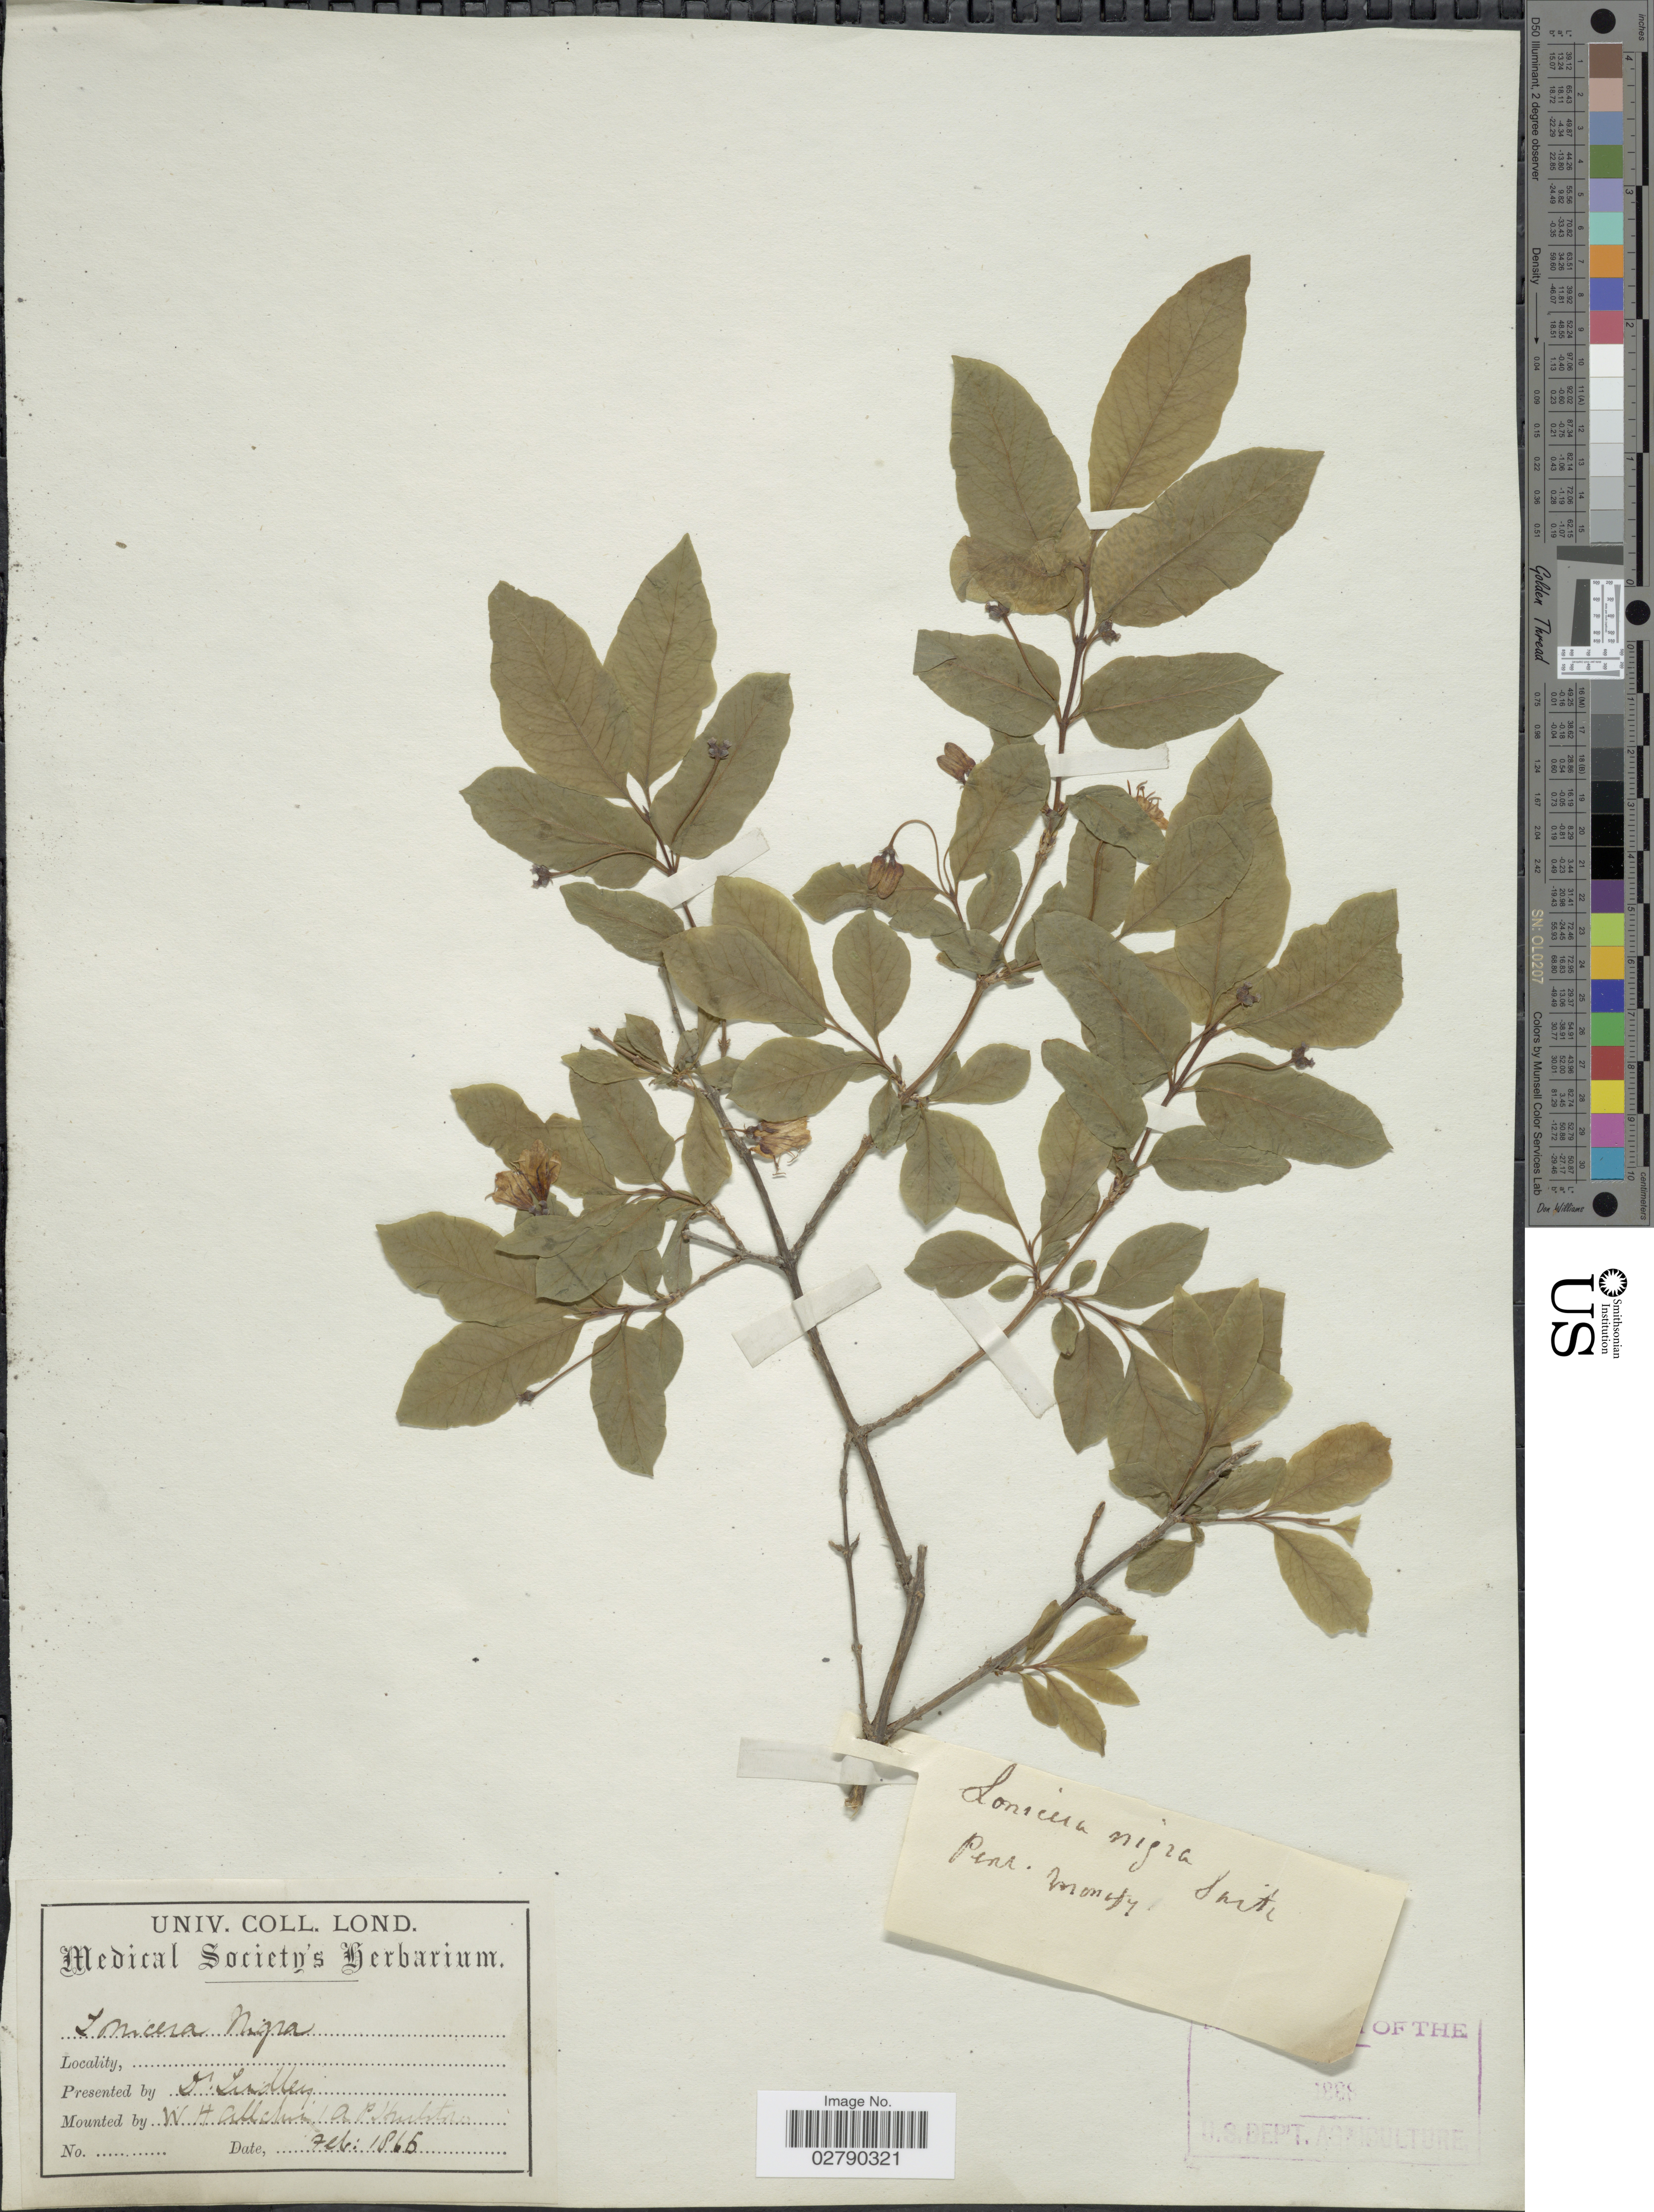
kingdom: Plantae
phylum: Tracheophyta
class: Magnoliopsida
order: Dipsacales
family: Caprifoliaceae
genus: Lonicera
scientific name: Lonicera nigra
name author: L.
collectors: W. Allchim & Collector illegible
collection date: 1865-02